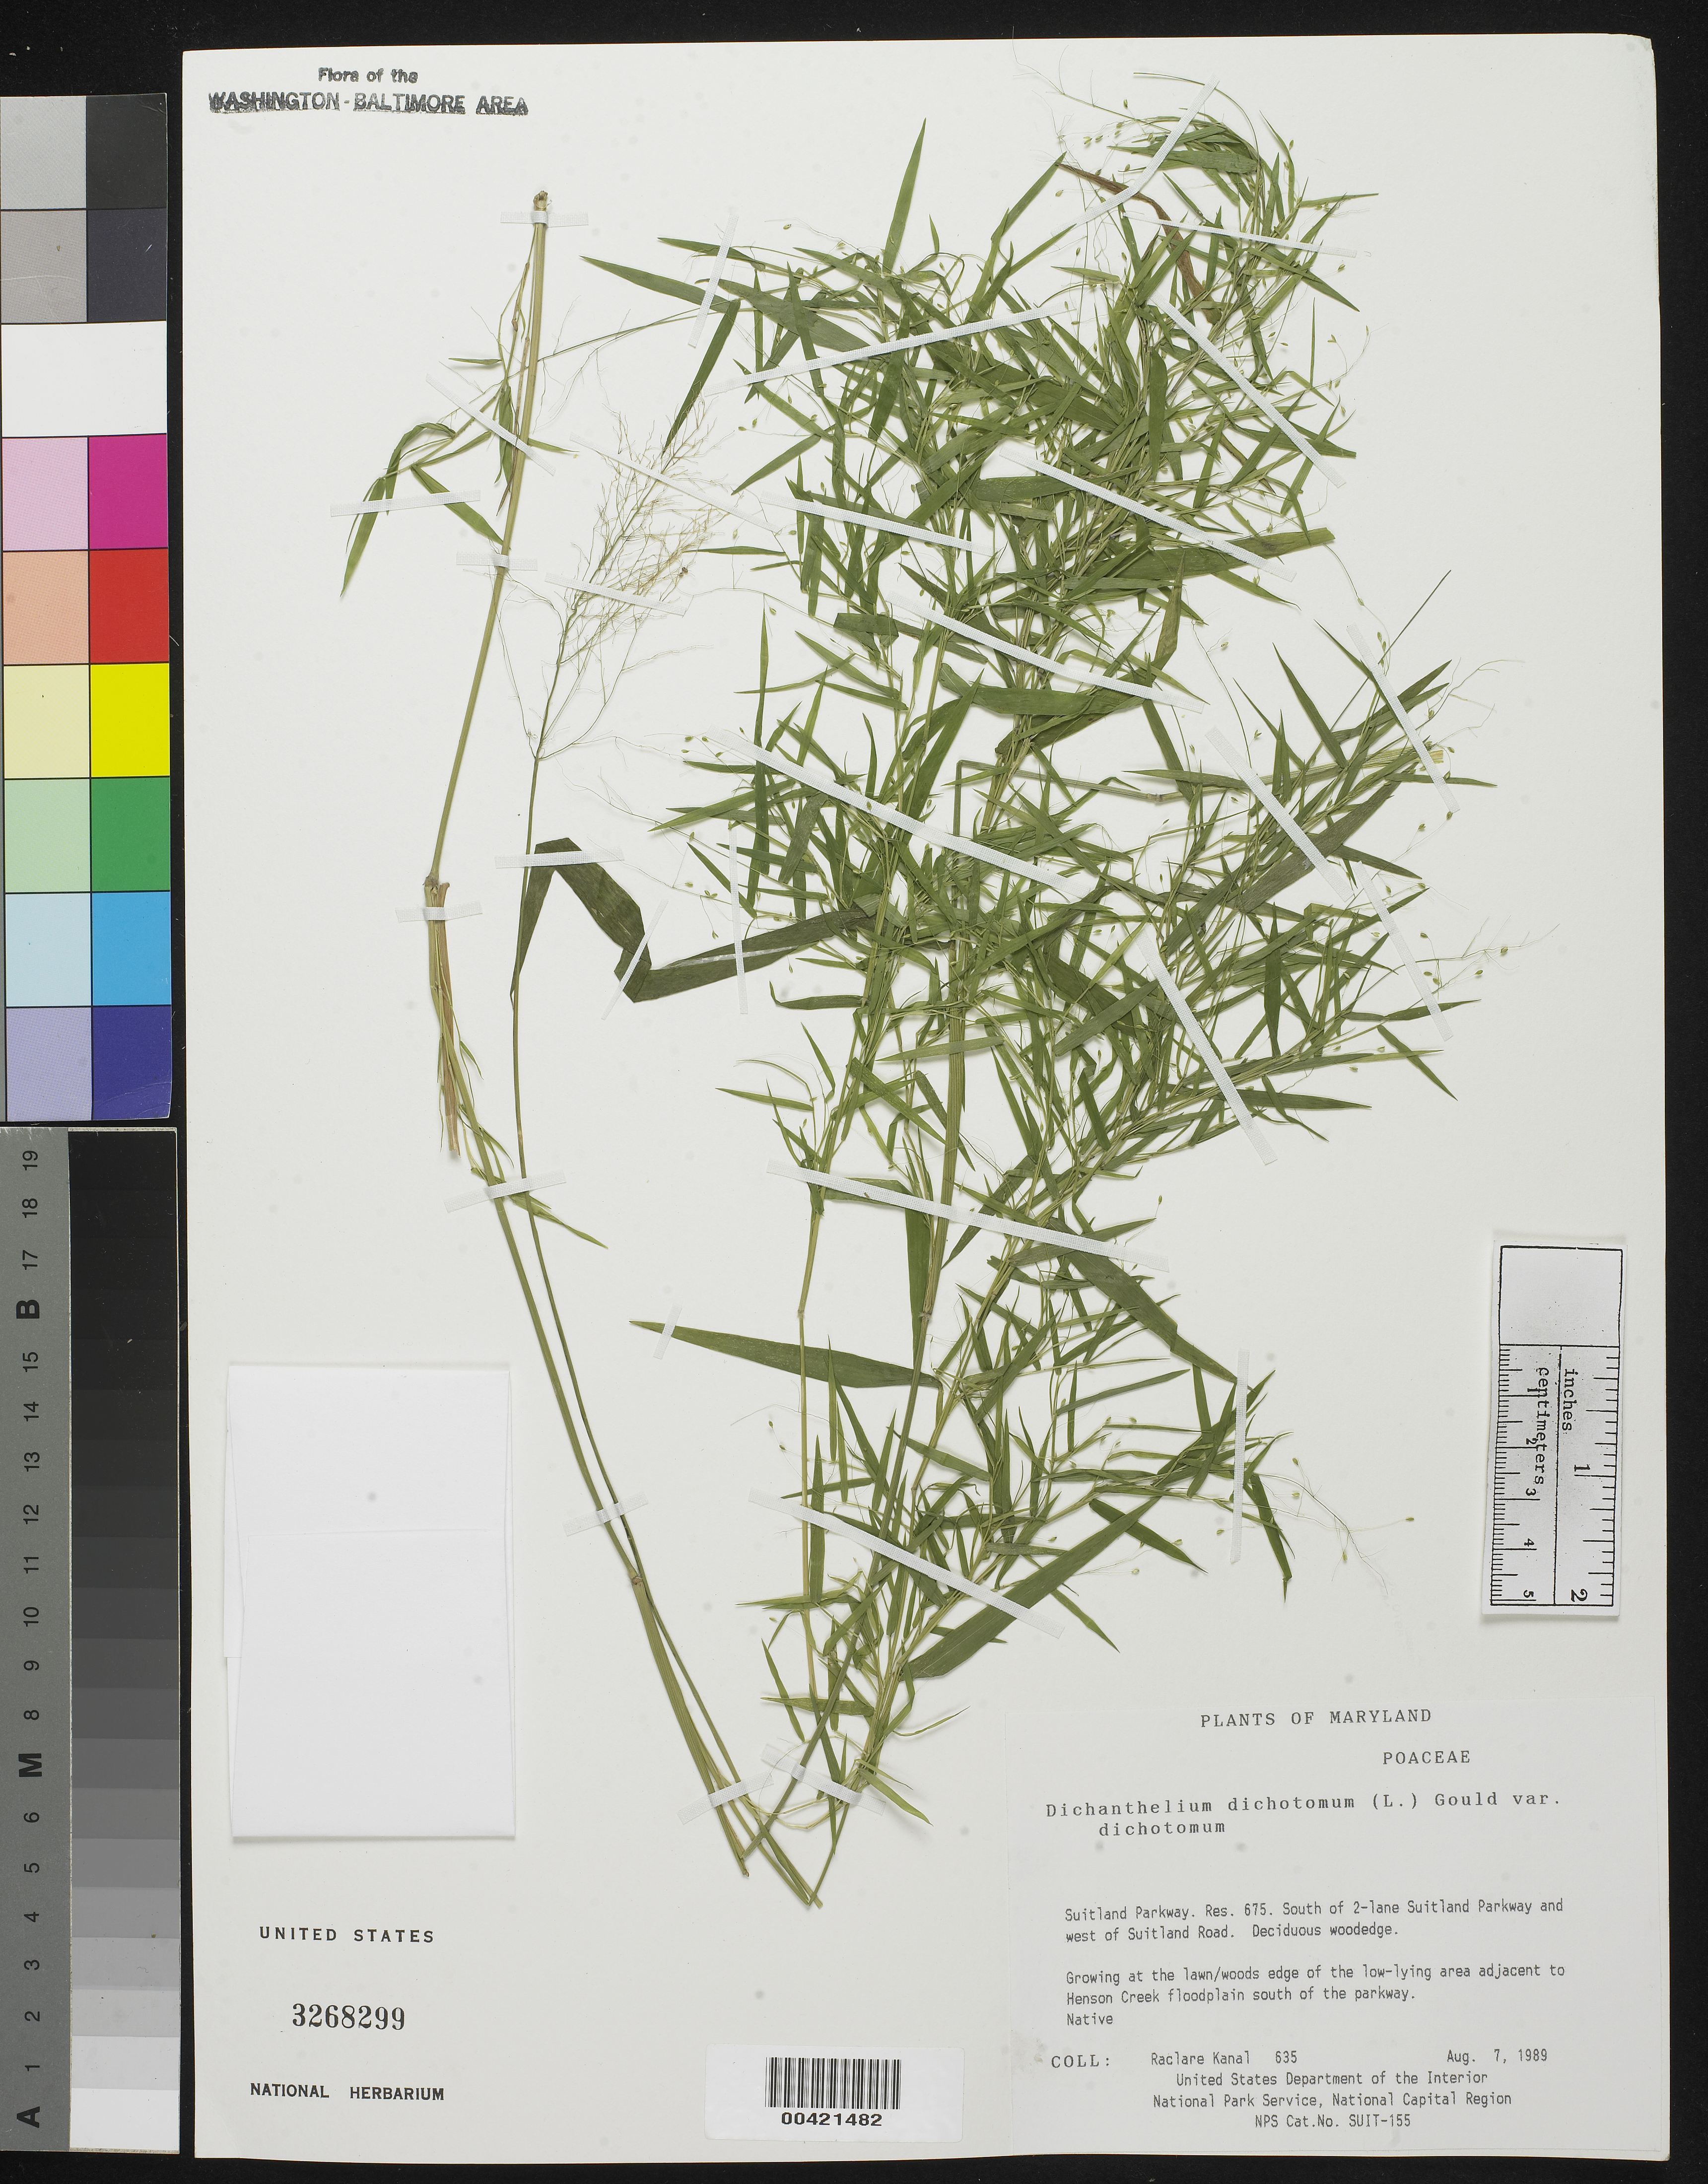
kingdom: Plantae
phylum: Tracheophyta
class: Liliopsida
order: Poales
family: Poaceae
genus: Dichanthelium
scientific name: Dichanthelium dichotomum var. dichotomum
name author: (L.) Gould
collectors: R. Kanal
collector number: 635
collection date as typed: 07 Aug 1989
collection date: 1989-08-07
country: United States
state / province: Maryland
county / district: Prince George's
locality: Suitland Parkway, Res 675, S of Suitland Parkway, W of Suitland Rd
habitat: Deciduous woodedge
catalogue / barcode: US 3268299